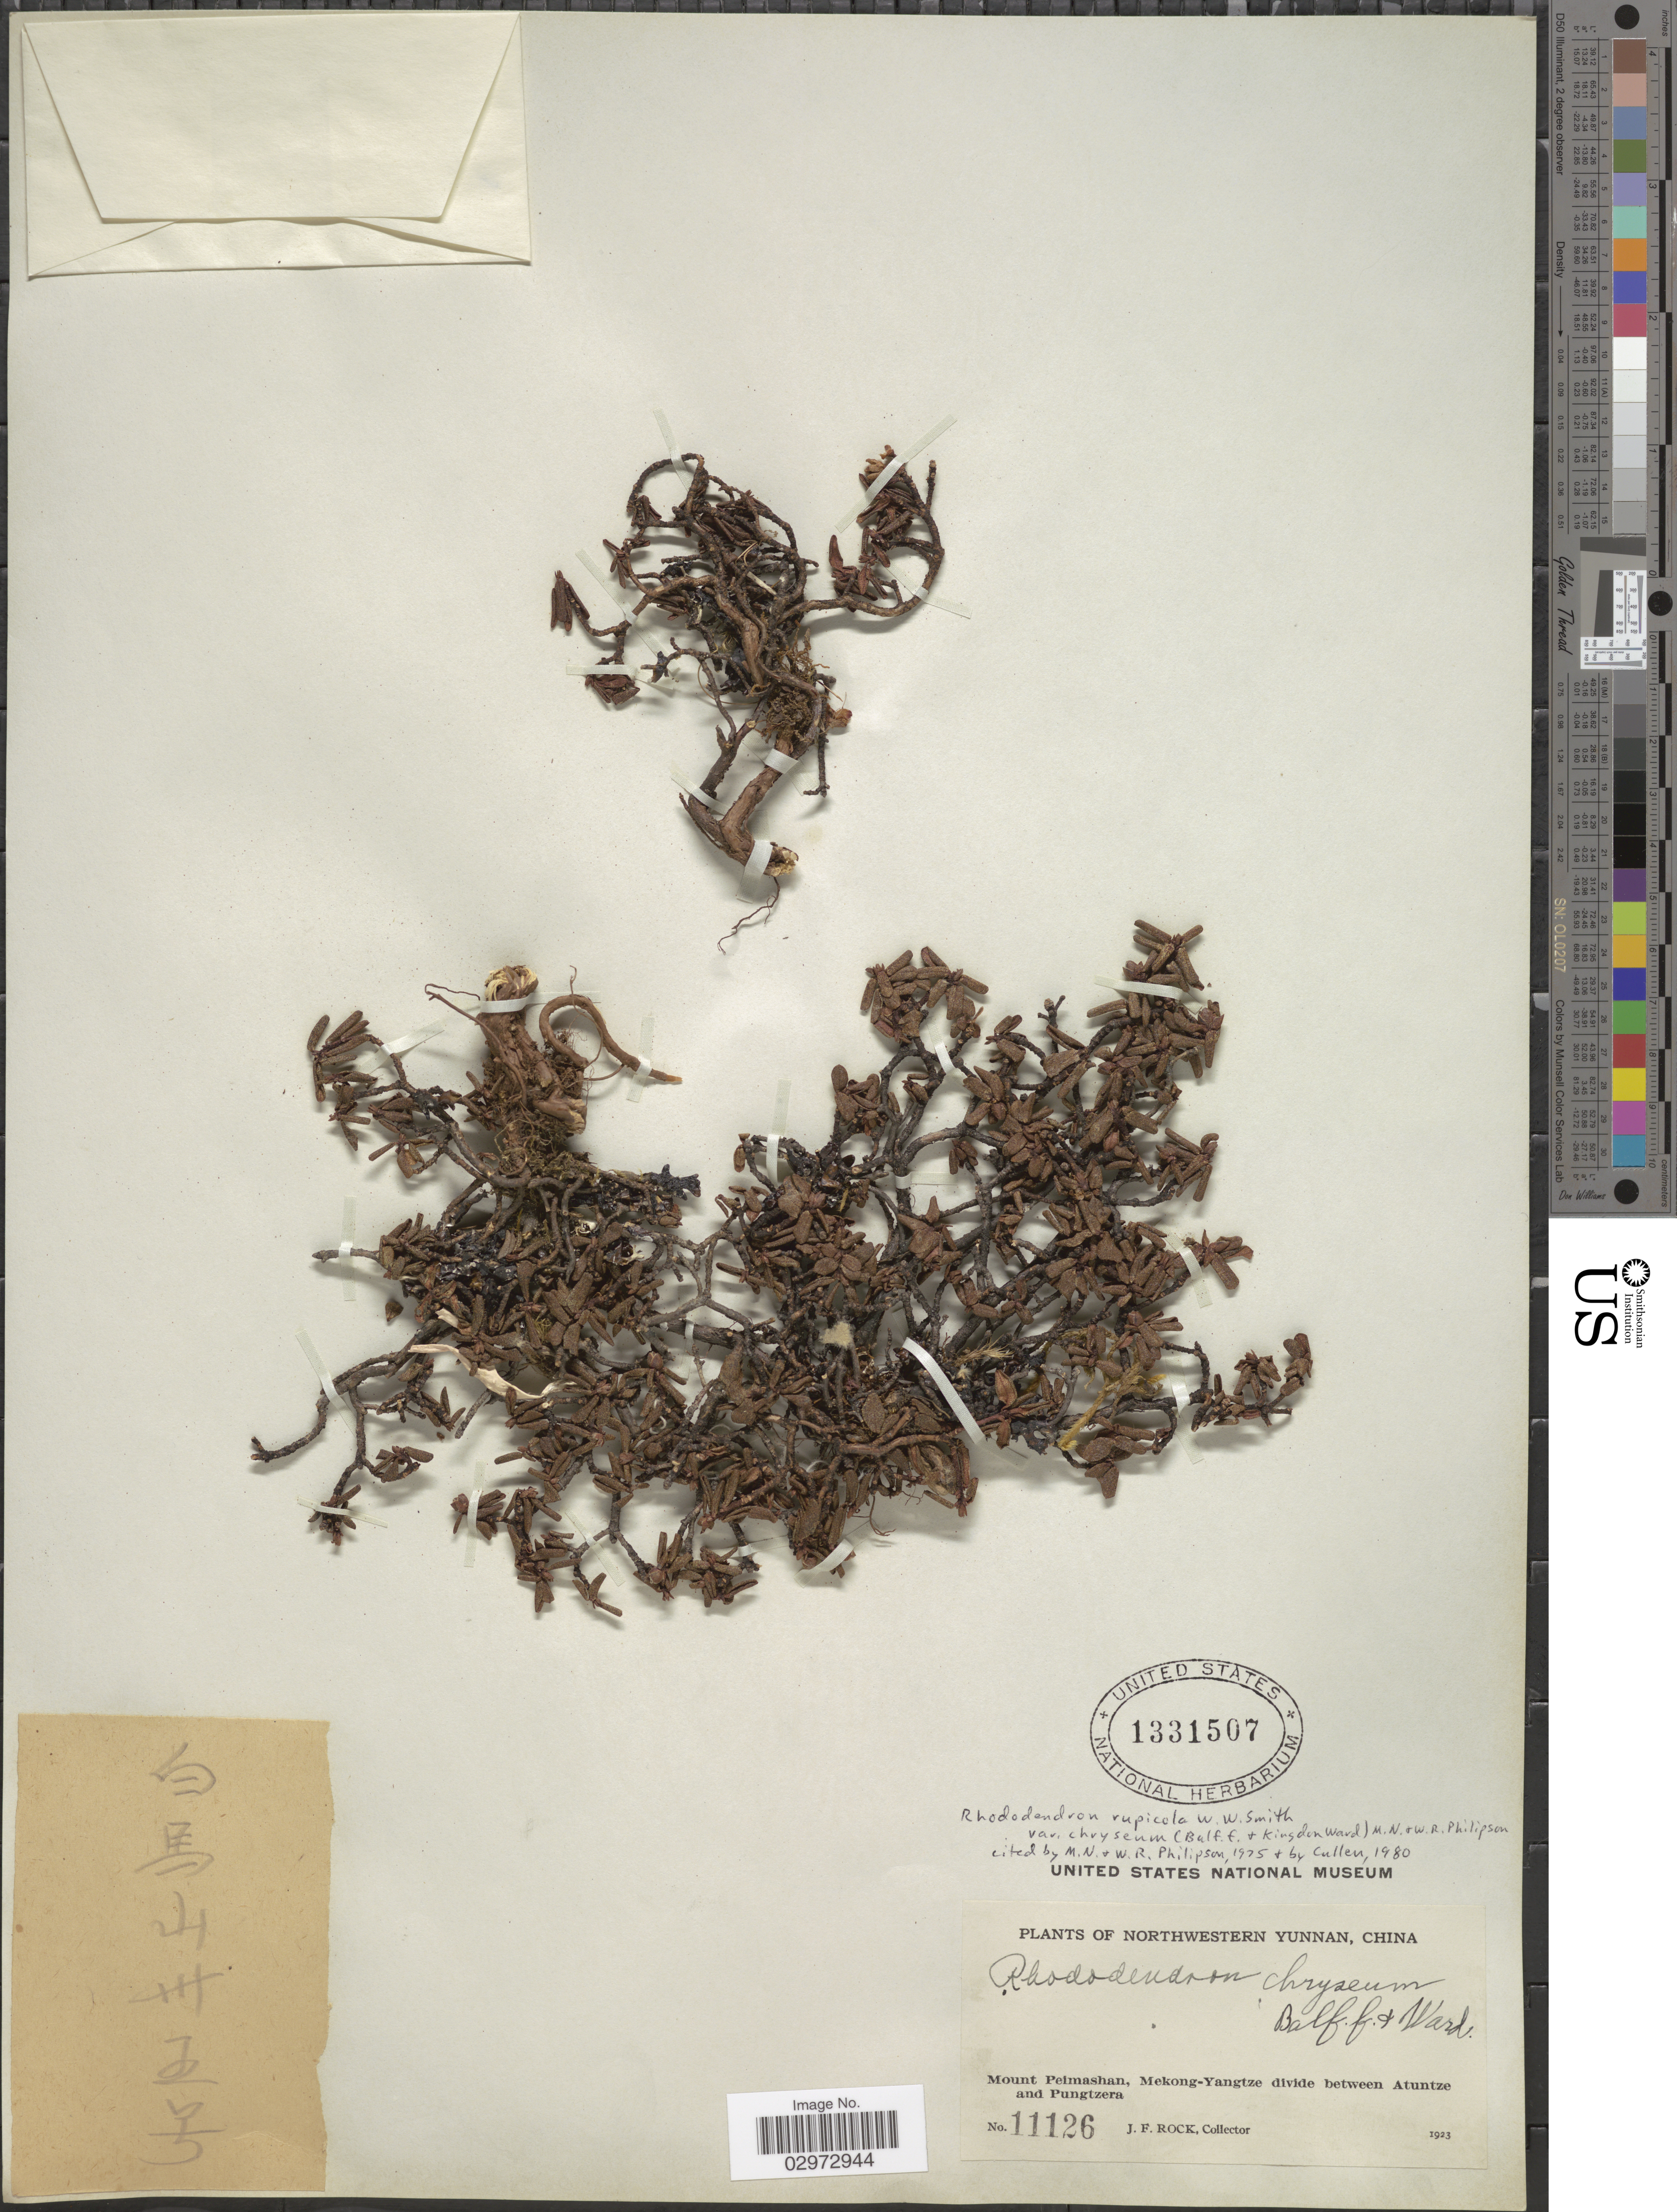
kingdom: Plantae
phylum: Tracheophyta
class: Magnoliopsida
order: Ericales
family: Ericaceae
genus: Rhododendron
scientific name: Rhododendron rupicola var. chryseum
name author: (Balf. f. & Kingdon-Ward) Philipson & M. N. Philipson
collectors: J. Rock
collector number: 11126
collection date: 1923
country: China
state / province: Yunnan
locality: Northwestern Yunnan, Mount Peimashan, Mekong-Yangtze divide between Atuntze and Pungtzera.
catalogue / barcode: US 1331507